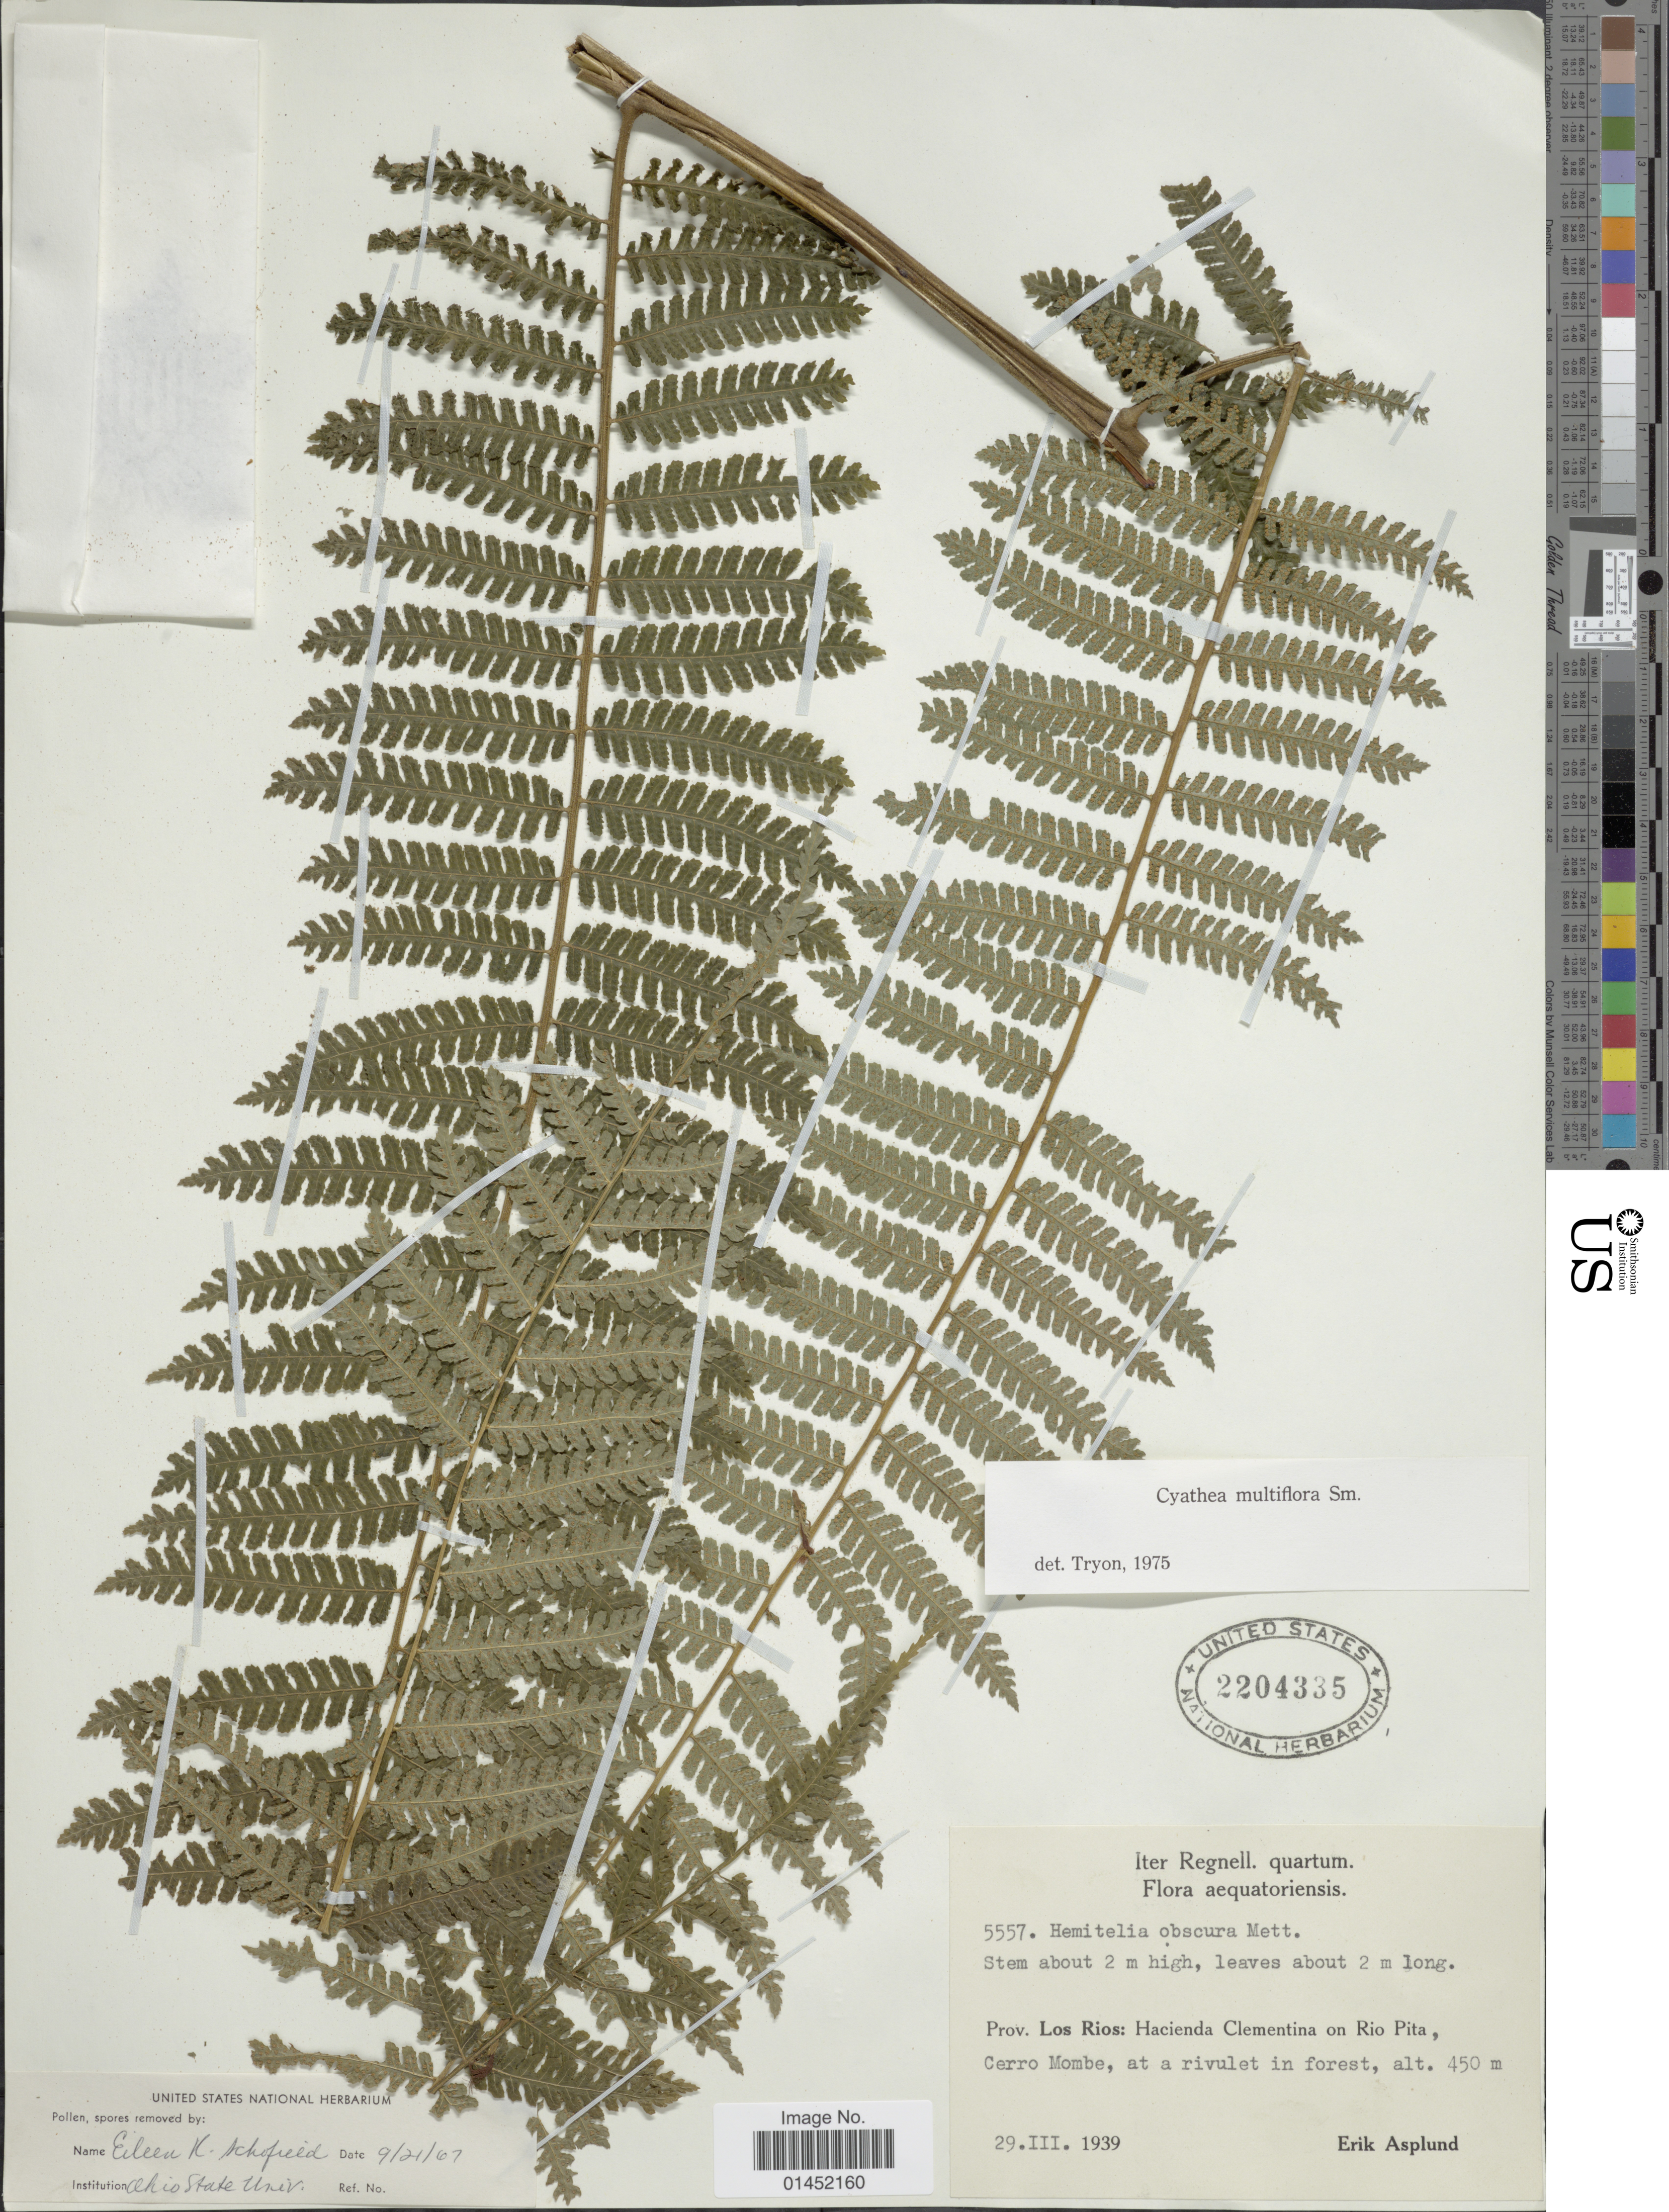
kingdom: Plantae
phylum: Tracheophyta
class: Polypodiopsida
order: Cyatheales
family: Cyatheaceae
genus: Cyathea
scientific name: Cyathea multiflora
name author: Sm.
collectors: E. Asplund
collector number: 5557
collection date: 1939-03-29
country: Ecuador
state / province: Los Ríos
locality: Hacienda Clementina on Rio Pita, Cerro Mombe, at a rivulet in forest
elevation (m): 450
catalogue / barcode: US 2204335